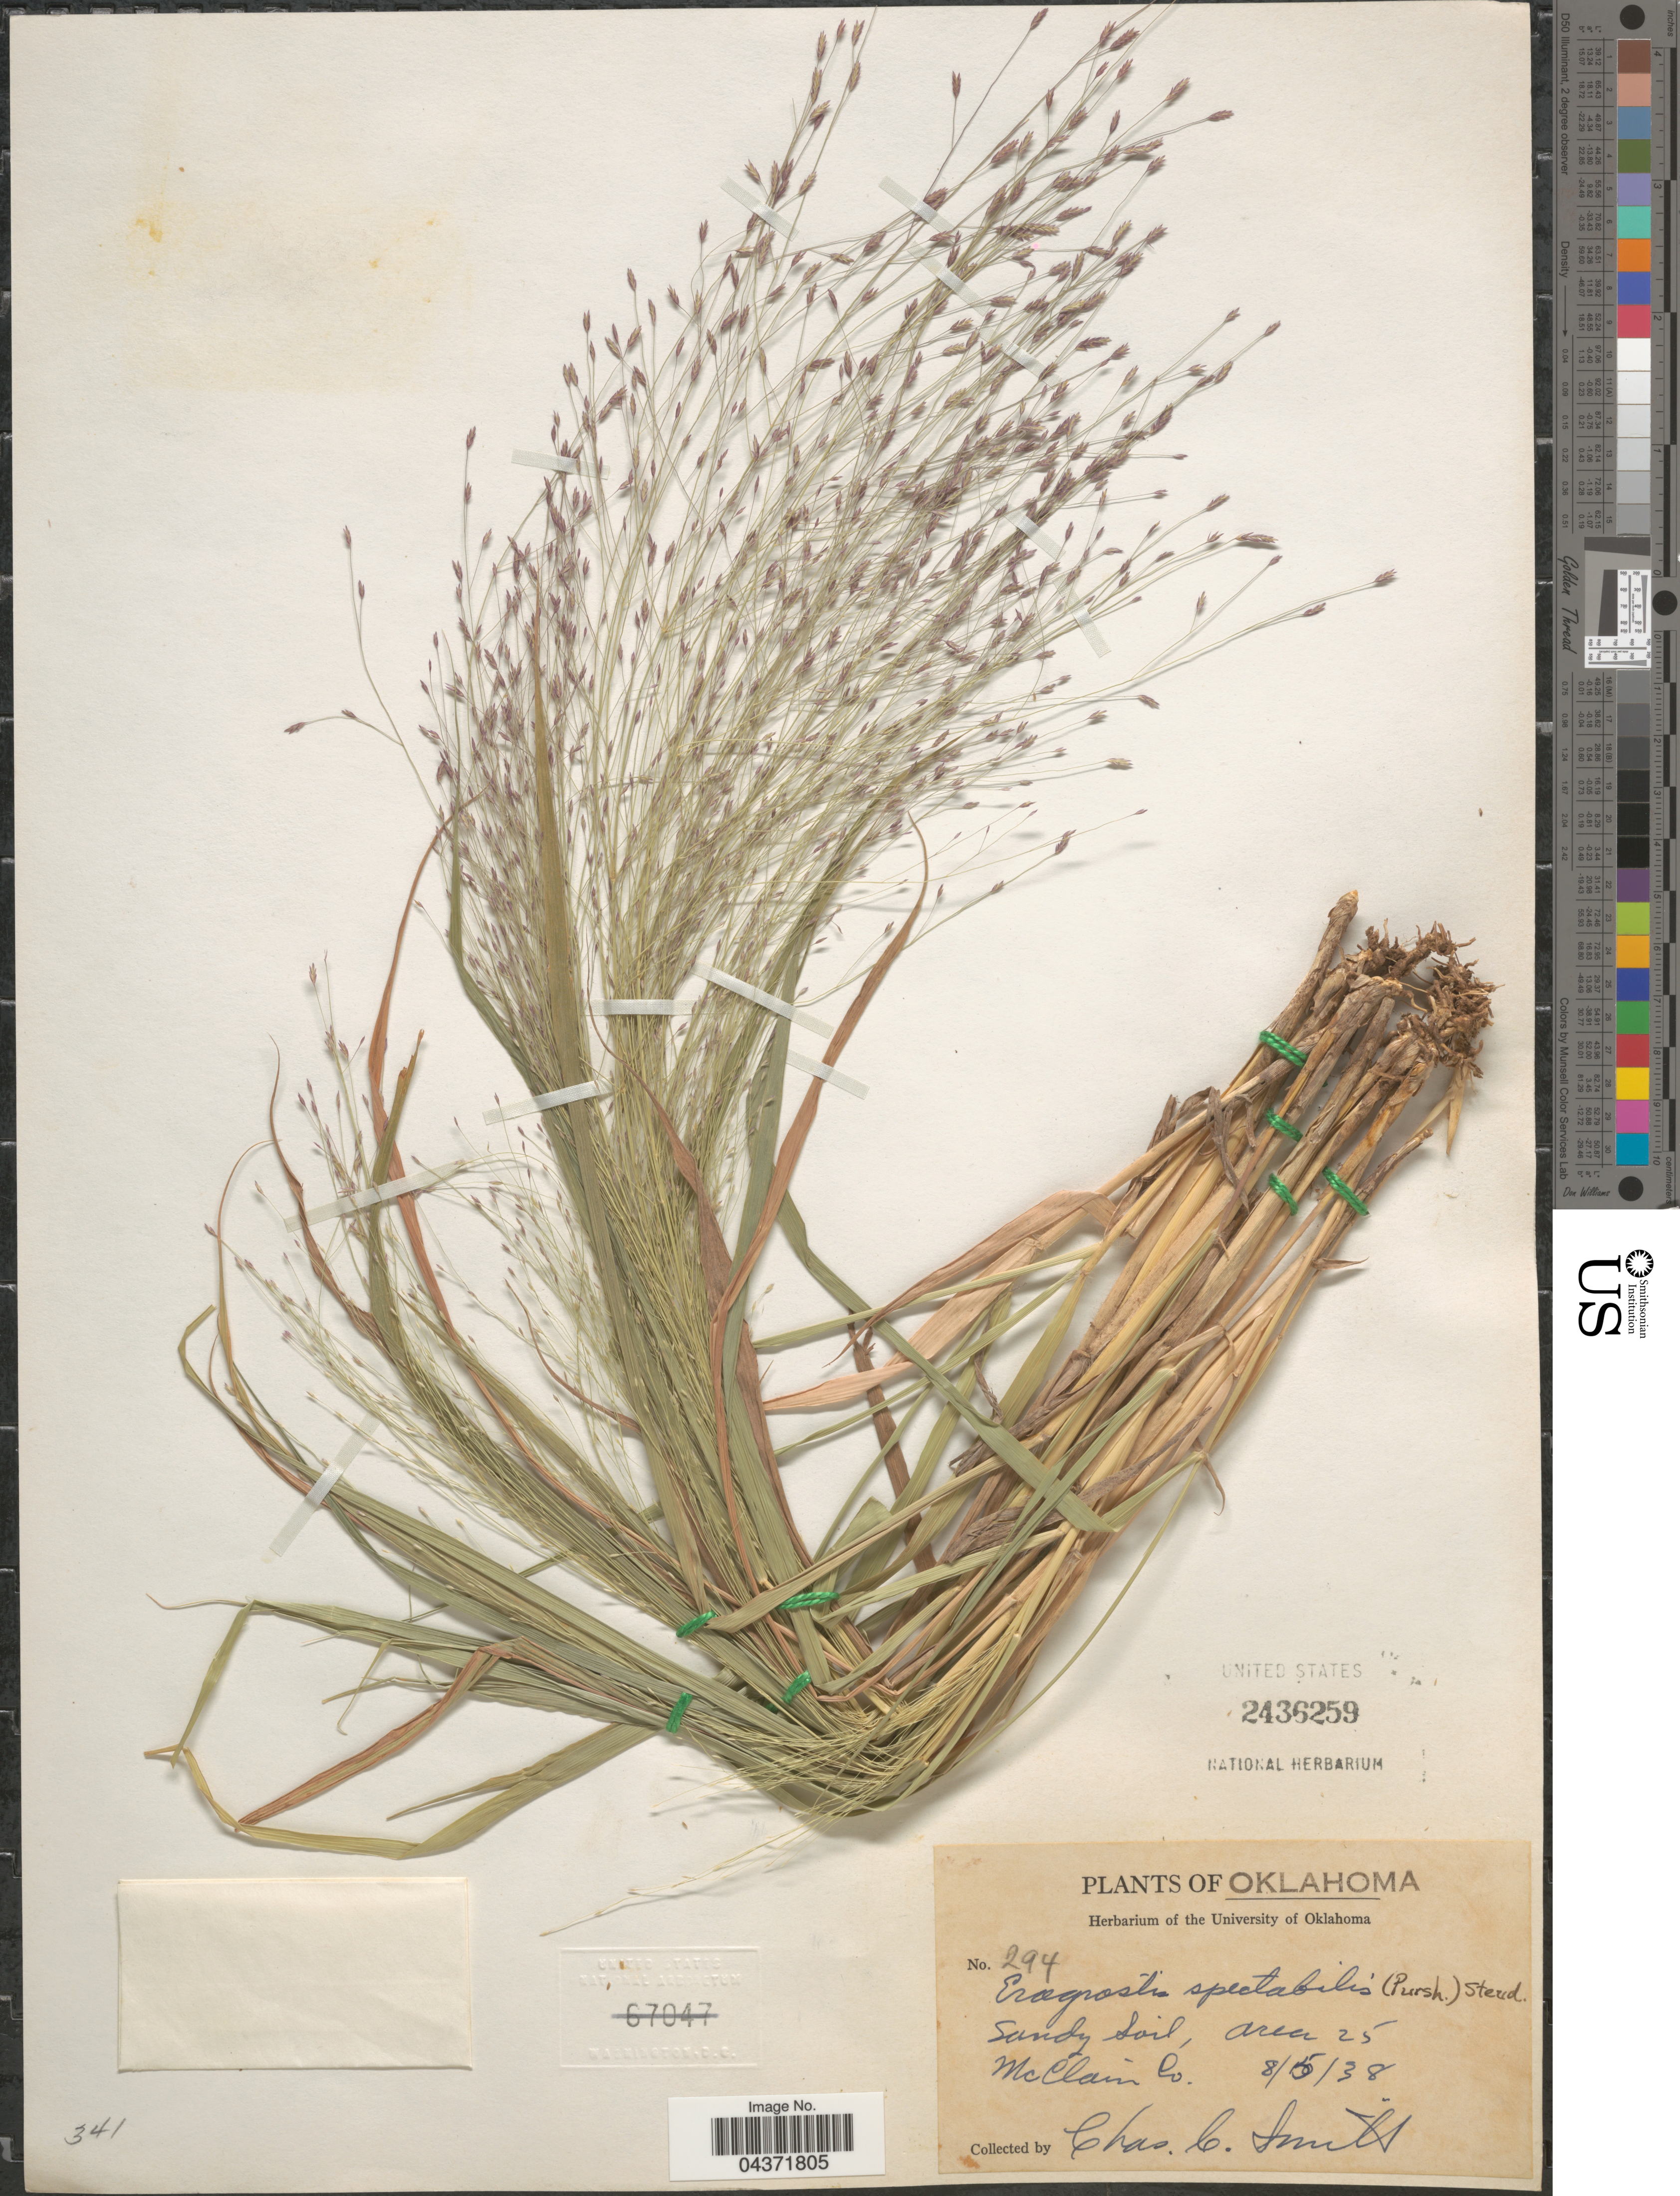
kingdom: Plantae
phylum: Tracheophyta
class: Liliopsida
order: Poales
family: Poaceae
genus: Eragrostis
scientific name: Eragrostis spectabilis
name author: (Pursh) Steud.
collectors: Ch. C. Smith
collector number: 294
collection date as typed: Transcribed d/m/y: 5/8/38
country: United States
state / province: Oklahoma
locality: Area 25. McClain Co.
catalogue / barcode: US 2436259